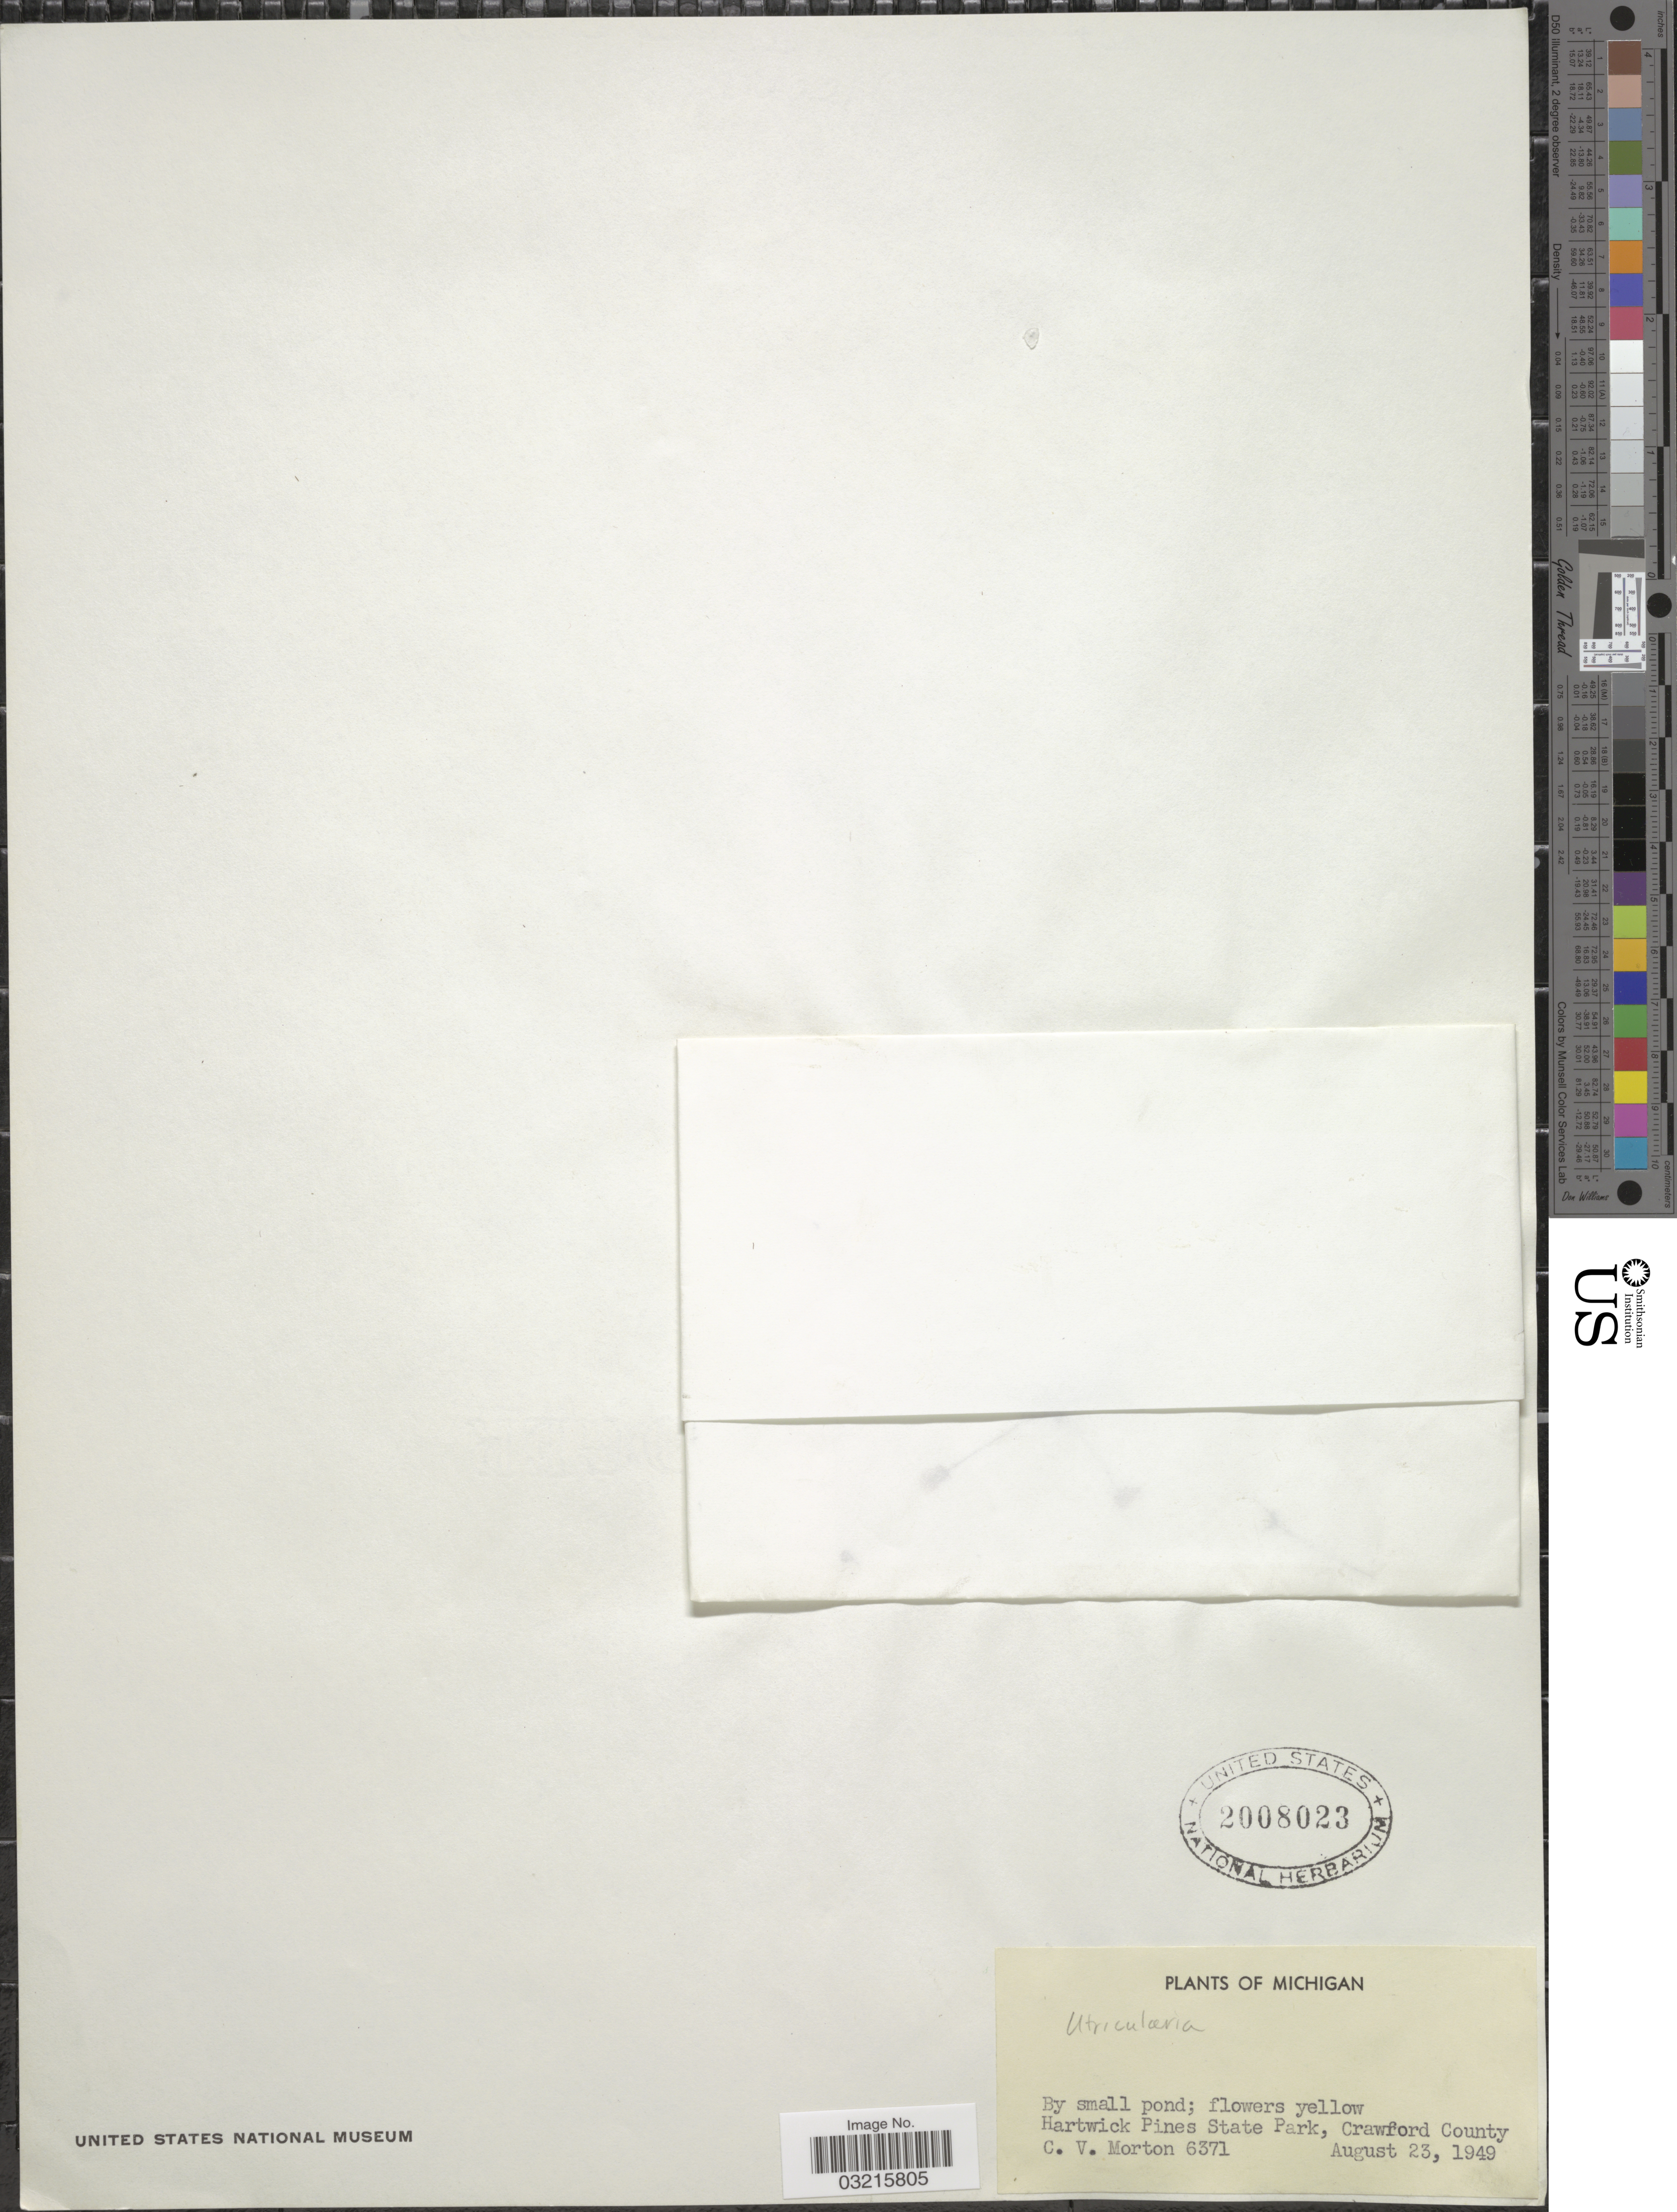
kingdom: Plantae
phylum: Tracheophyta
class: Magnoliopsida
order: Lamiales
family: Lentibulariaceae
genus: Utricularia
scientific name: Utricularia sp.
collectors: C. V. Morton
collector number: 6371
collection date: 1949-08-23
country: United States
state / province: Michigan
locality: Hartwick Pines State Park, Crawford County.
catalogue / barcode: US 2008023